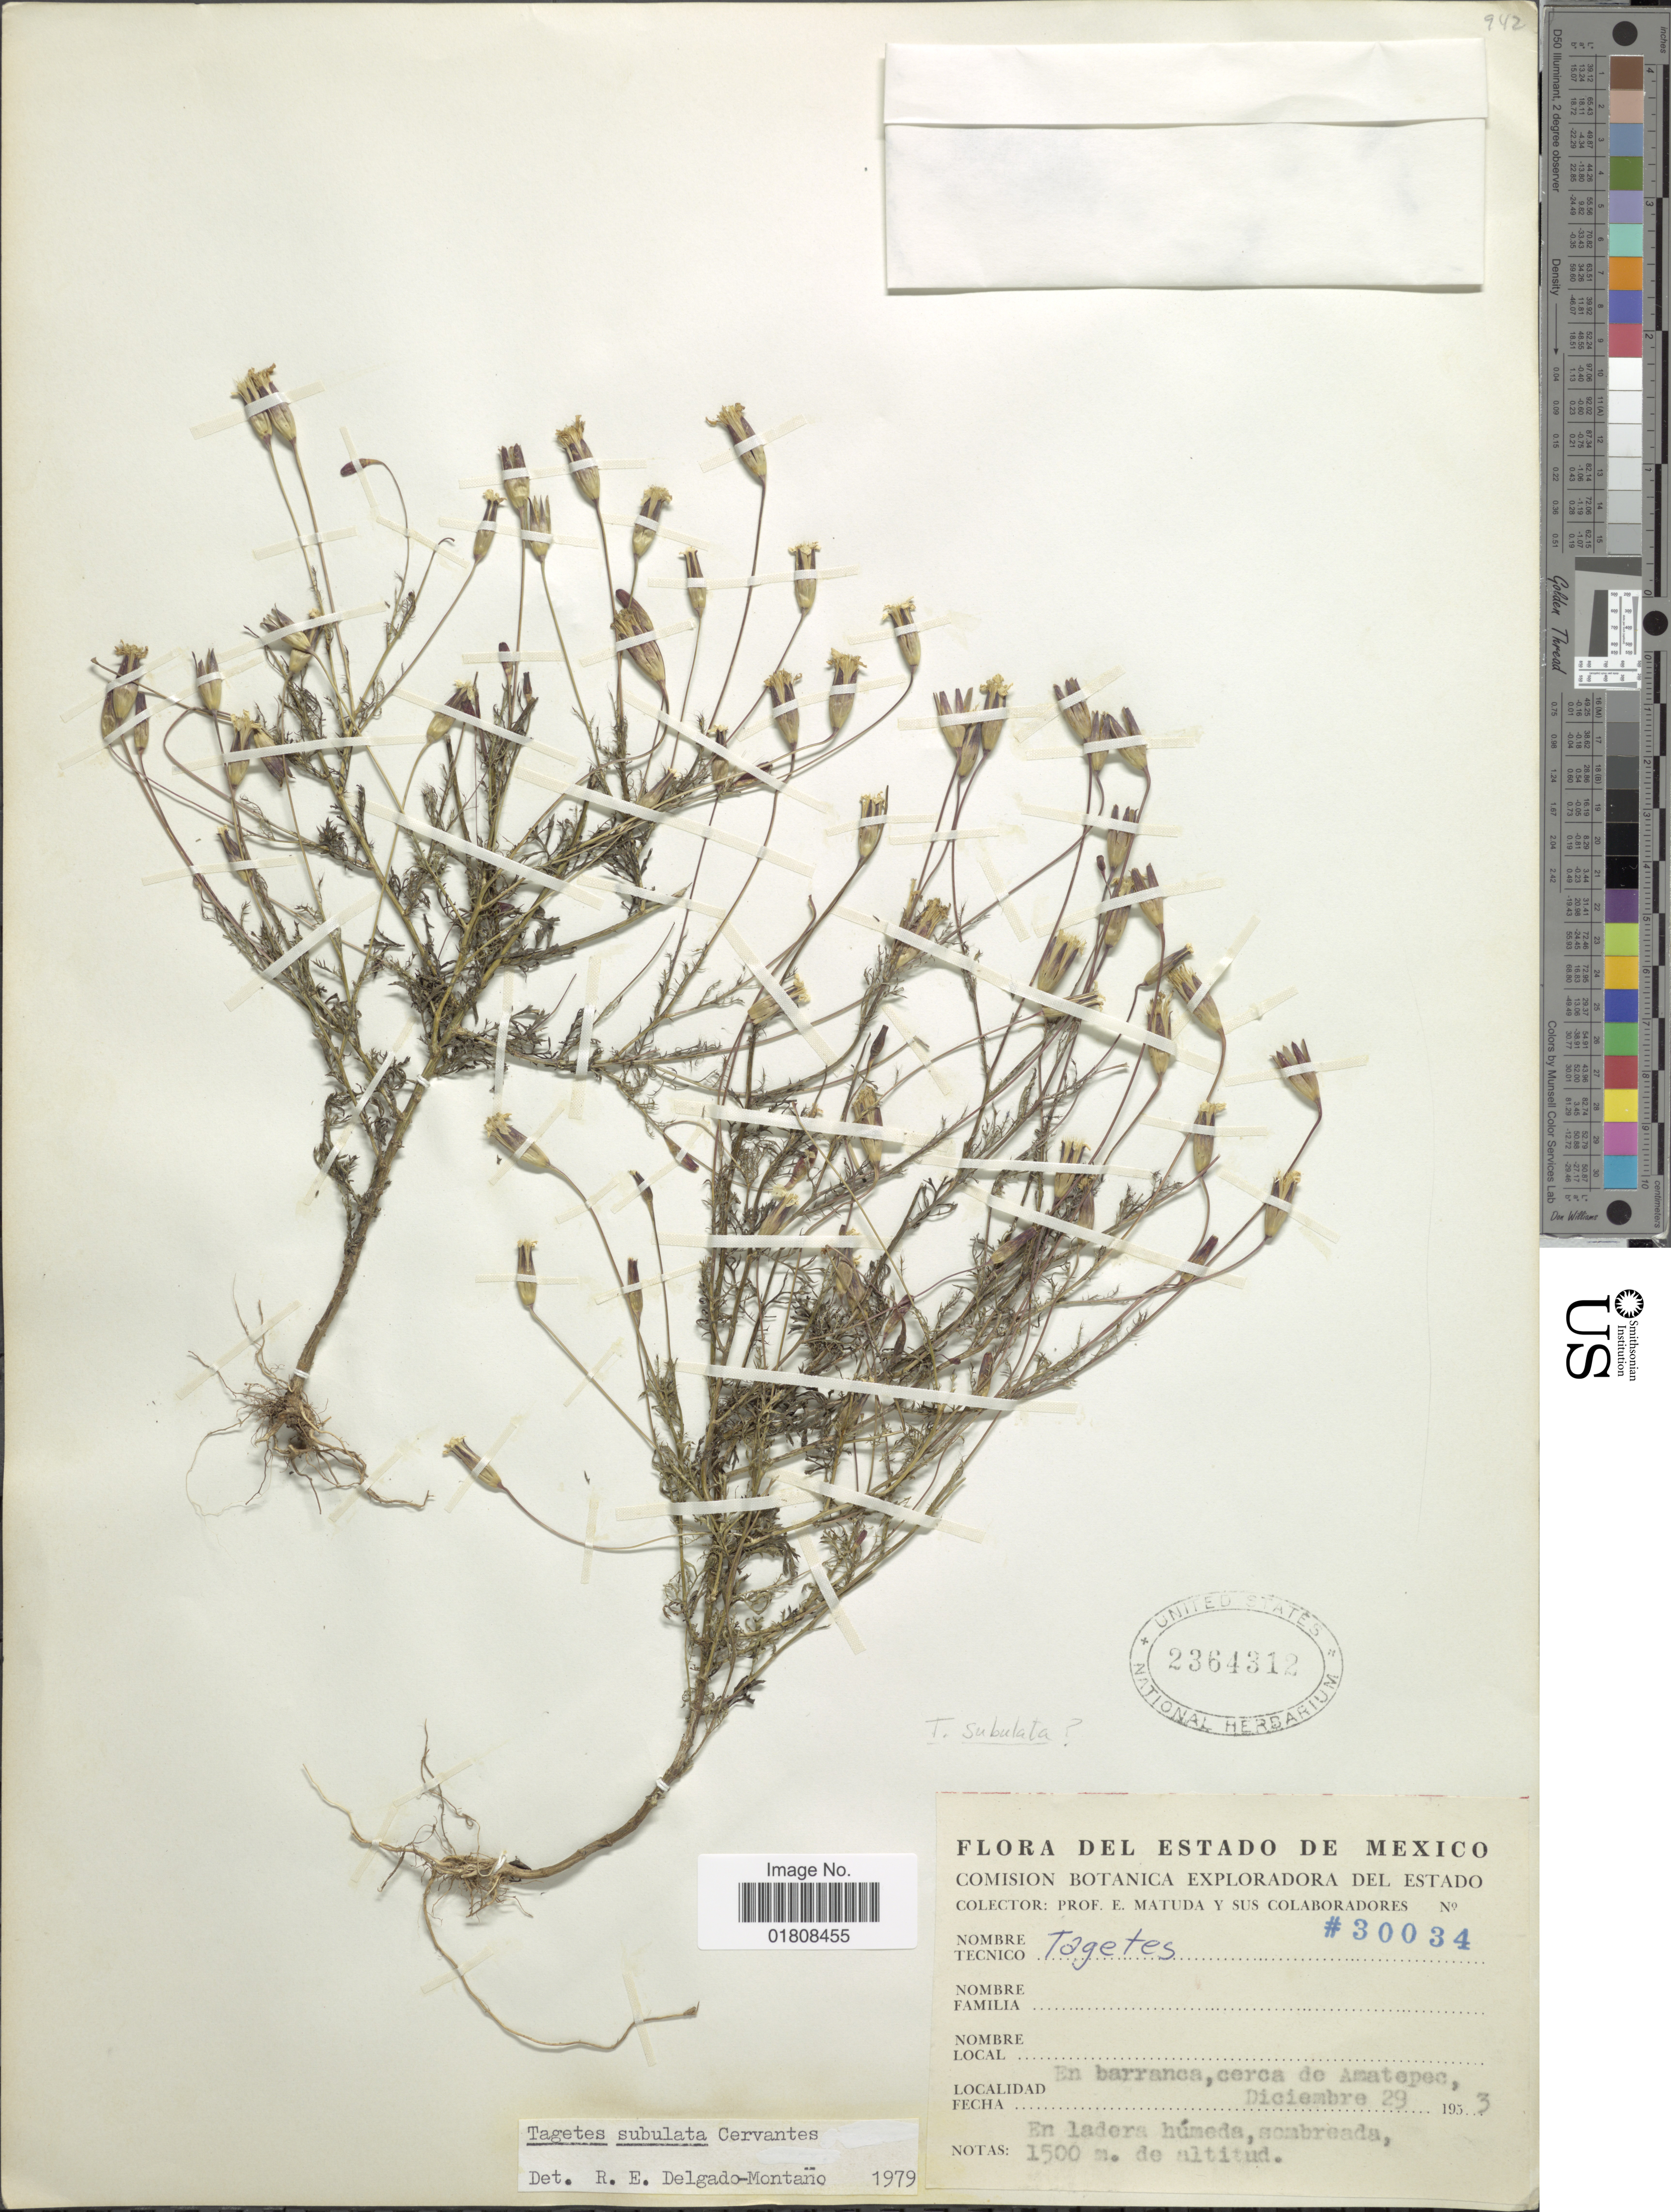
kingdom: Plantae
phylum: Tracheophyta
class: Magnoliopsida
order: Asterales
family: Asteraceae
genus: Tagetes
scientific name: Tagetes subulata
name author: Cerv.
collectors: E. Matuda & et al.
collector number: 30034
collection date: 1953-12-29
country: Mexico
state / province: México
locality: En barranca, cerca de Amatepec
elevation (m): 1500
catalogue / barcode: US 2364312